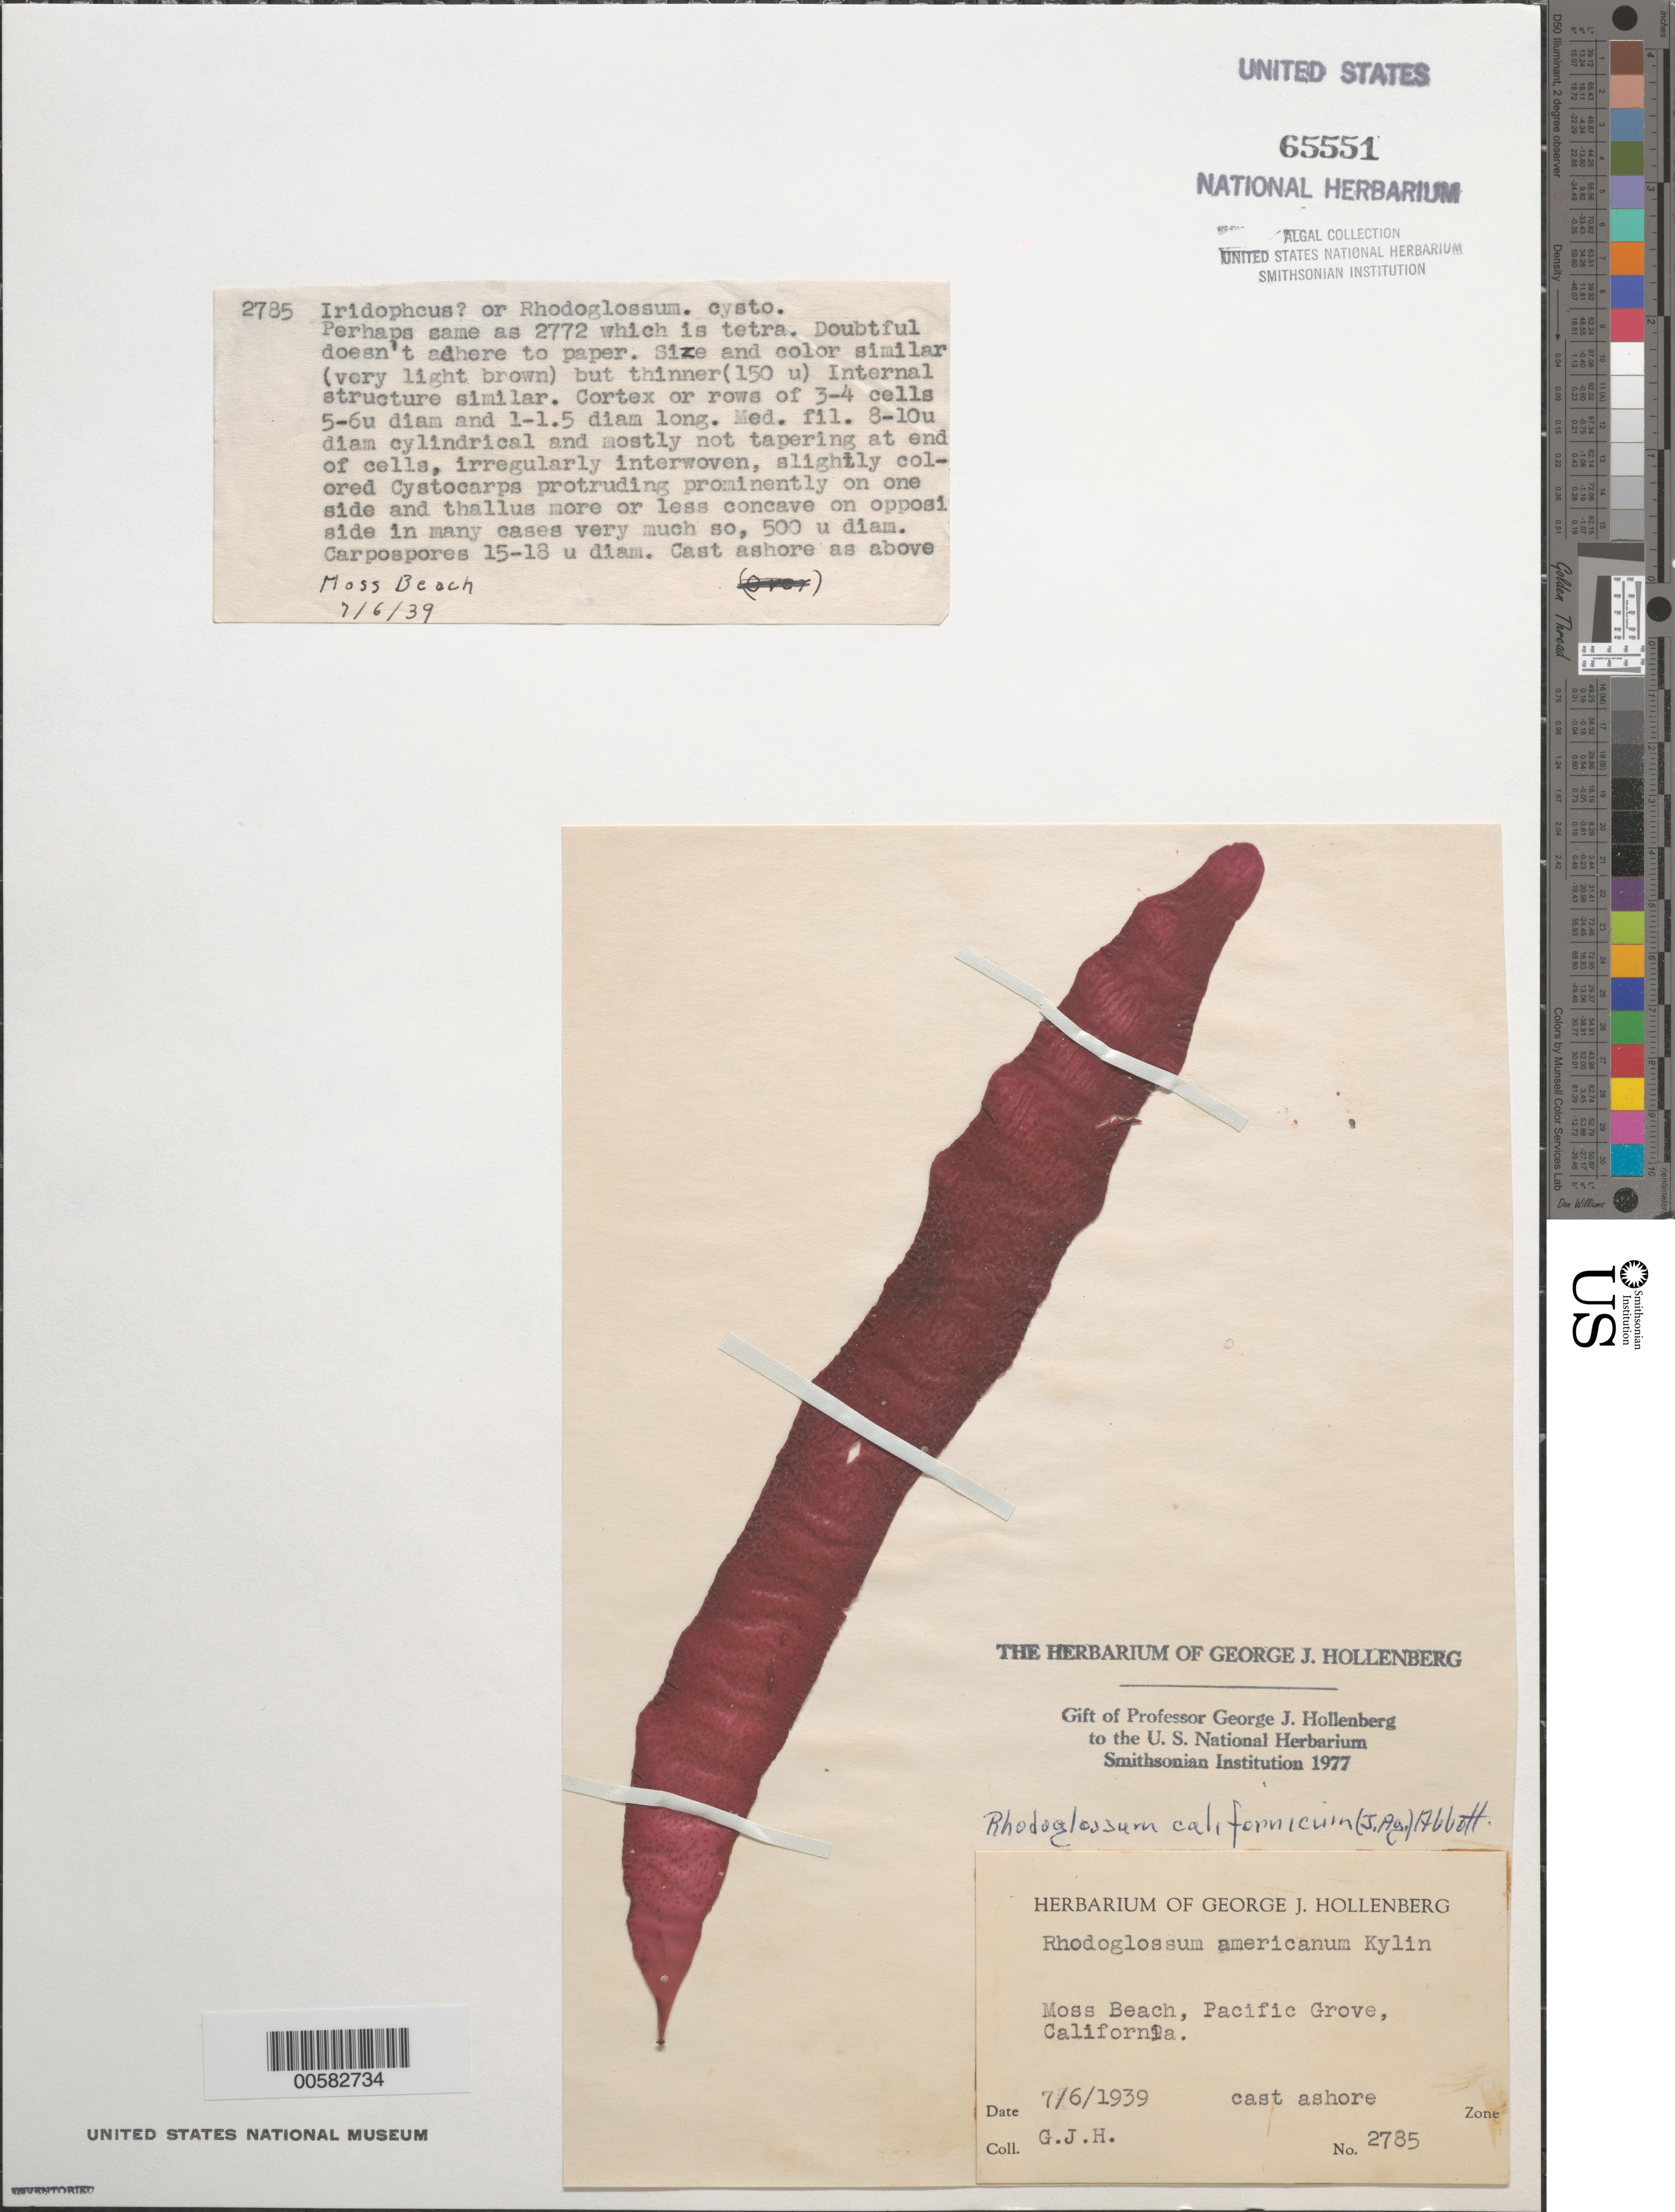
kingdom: Plantae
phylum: Rhodophyta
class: Florideophyceae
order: Gigartinales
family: Gigartinaceae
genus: Mazzaella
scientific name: Mazzaella californica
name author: (J. Agardh) G. De Toni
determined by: Algae name updating Project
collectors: G. Hollenberg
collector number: GJH 2785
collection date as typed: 06 Jul 1939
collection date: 1939-07-06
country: United States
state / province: California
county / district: Monterey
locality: Moss Beach, Pacific Grove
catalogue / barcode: US 65551